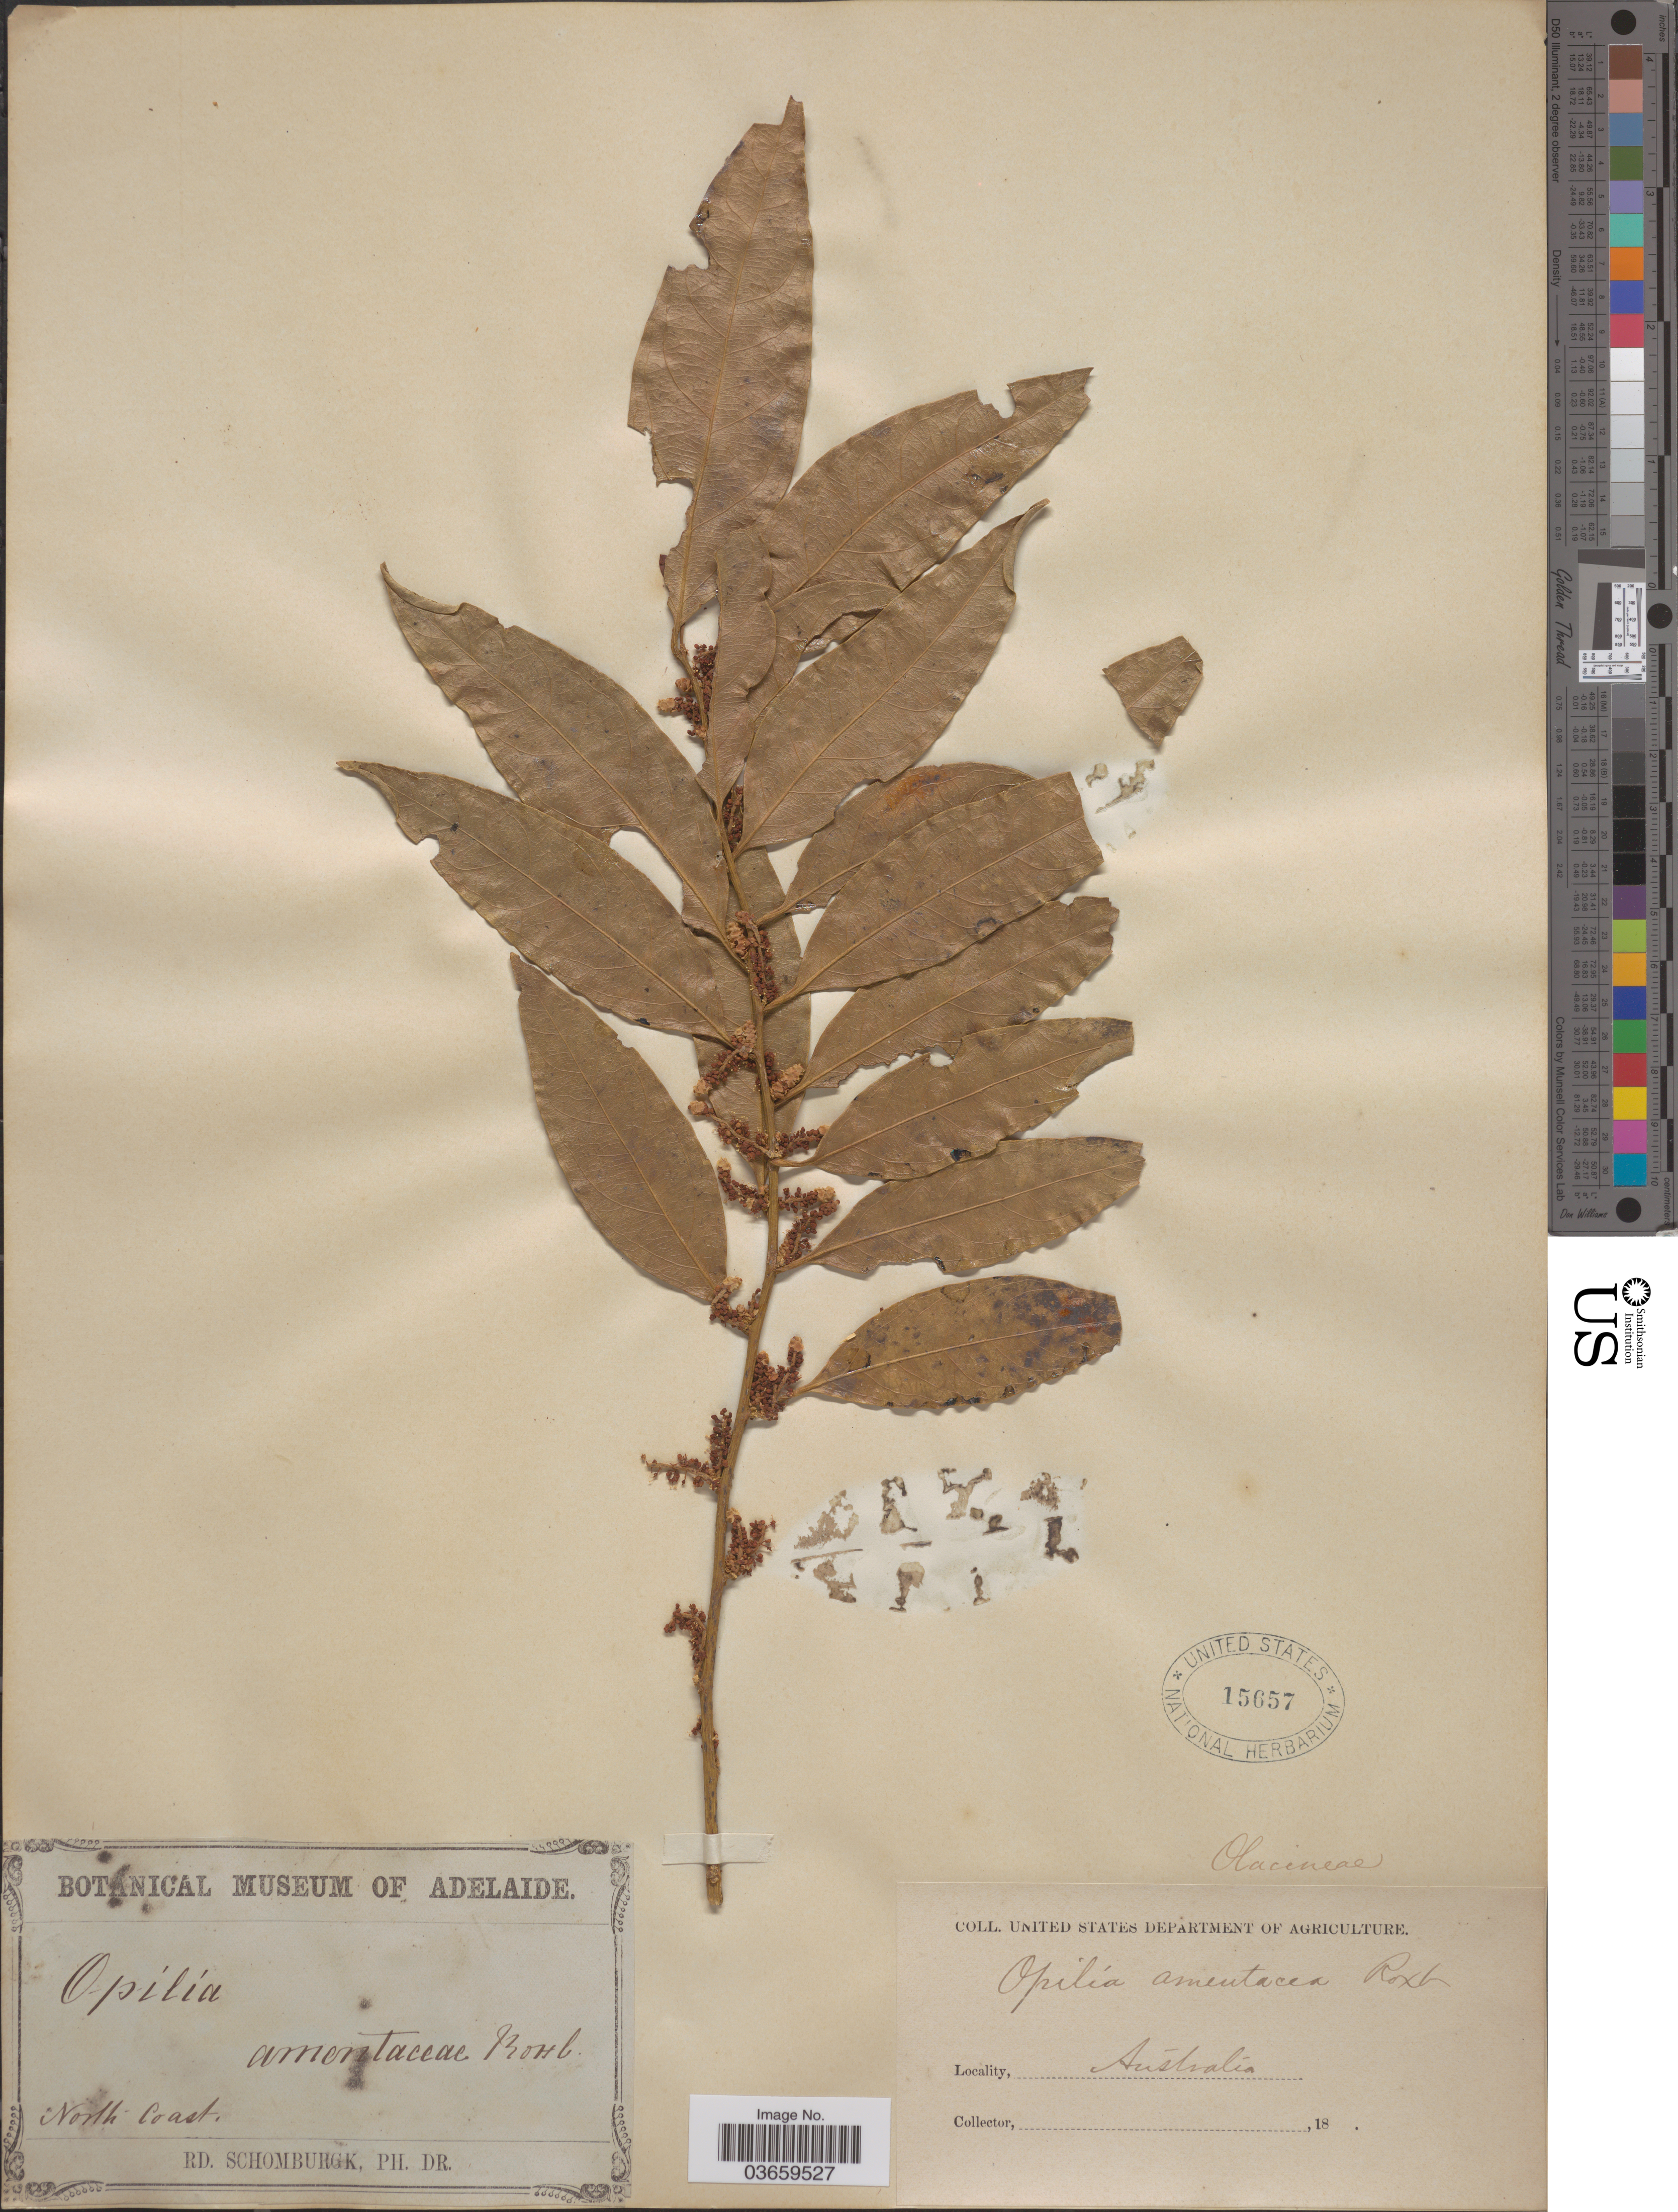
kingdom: Plantae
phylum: Tracheophyta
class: Magnoliopsida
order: Santalales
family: Opiliaceae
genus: Opilia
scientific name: Opilia amentacea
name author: Roxb.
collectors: M. R. Schomburgk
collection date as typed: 18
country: Australia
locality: North-Coast.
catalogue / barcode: US 15657